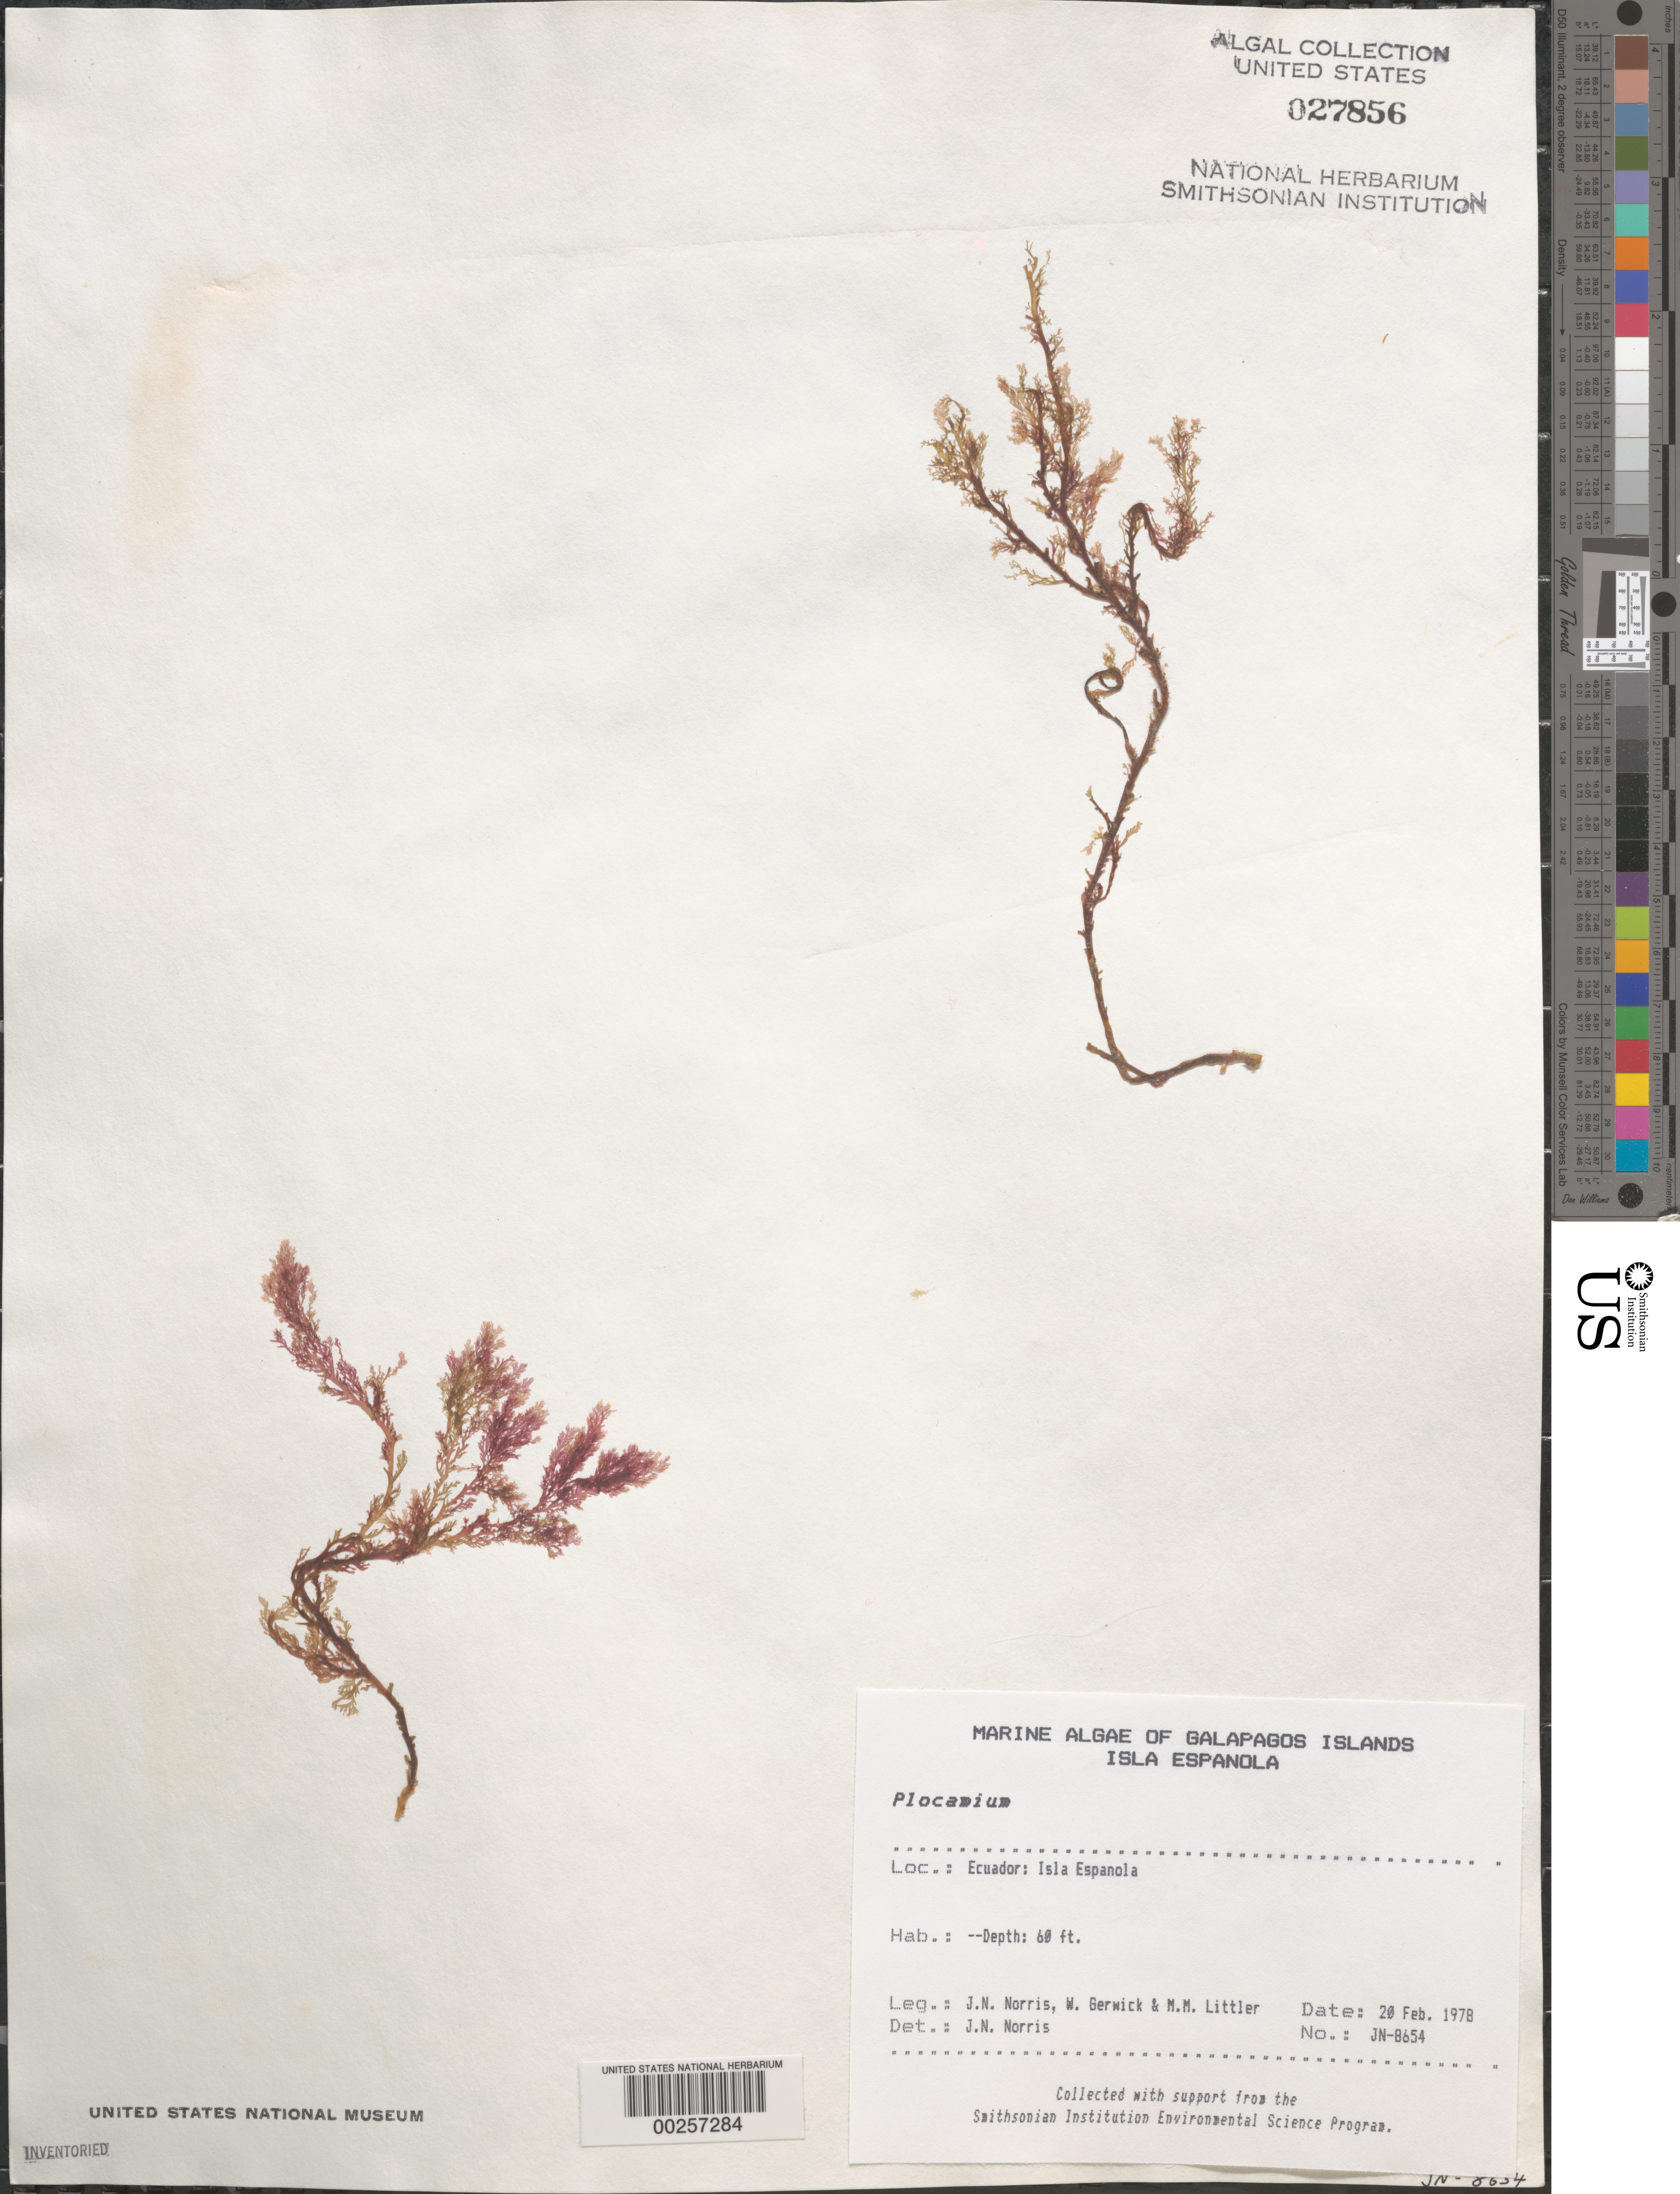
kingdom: Plantae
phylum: Rhodophyta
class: Florideophyceae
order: Plocamiales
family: Plocamiaceae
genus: Plocamium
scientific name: Plocamium sp.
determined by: Norris, James N.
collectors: J. N. Norris, W. Gerwick & M. M. Littler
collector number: JN-8654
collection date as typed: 20 Feb 1978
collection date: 1978-02-20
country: Ecuador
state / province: Colón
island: Española [Hood]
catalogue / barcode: US 27856